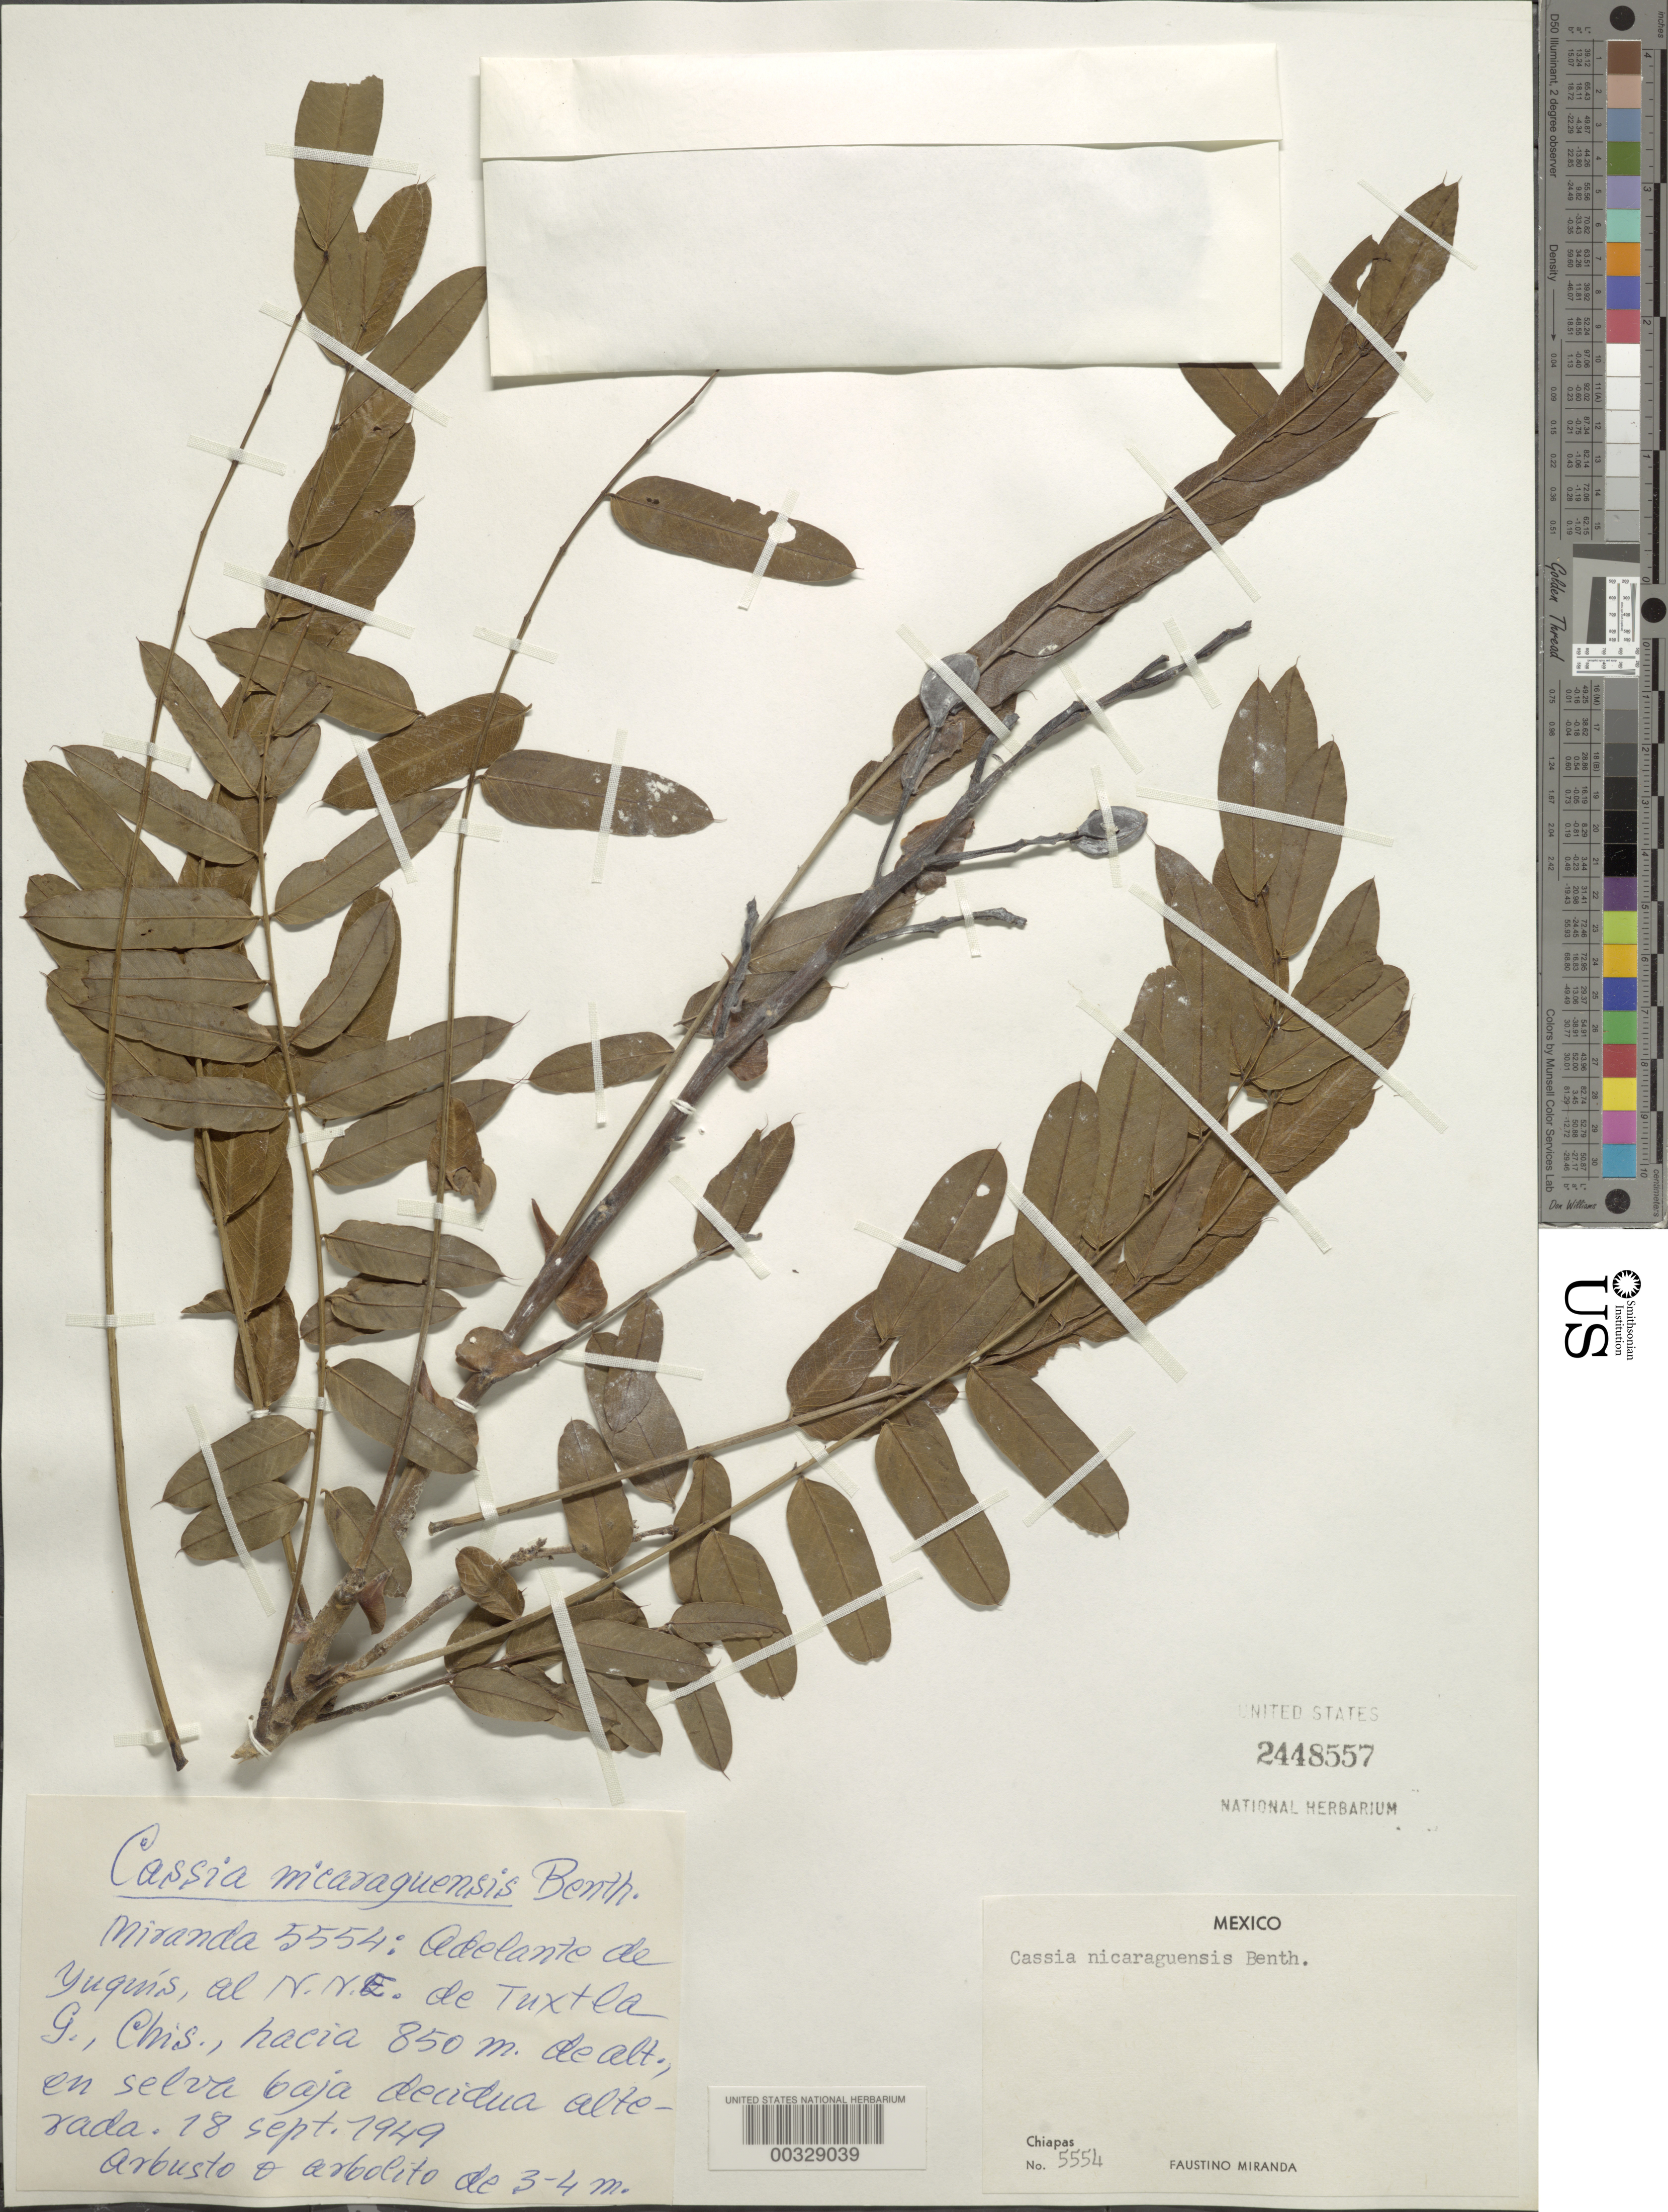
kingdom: Plantae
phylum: Tracheophyta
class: Magnoliopsida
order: Fabales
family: Fabaceae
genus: Senna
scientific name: Senna nicaraguensis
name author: (Benth.) H.S. Irwin & Barneby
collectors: F. Miranda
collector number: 5554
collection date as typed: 18 Sep 1949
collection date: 1949-09-18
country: Mexico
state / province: Chiapas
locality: Adelante de Yuguis NNE of Tuxtla Gutierrez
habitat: Declining deciduous forest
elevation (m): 850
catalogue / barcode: US 2448557